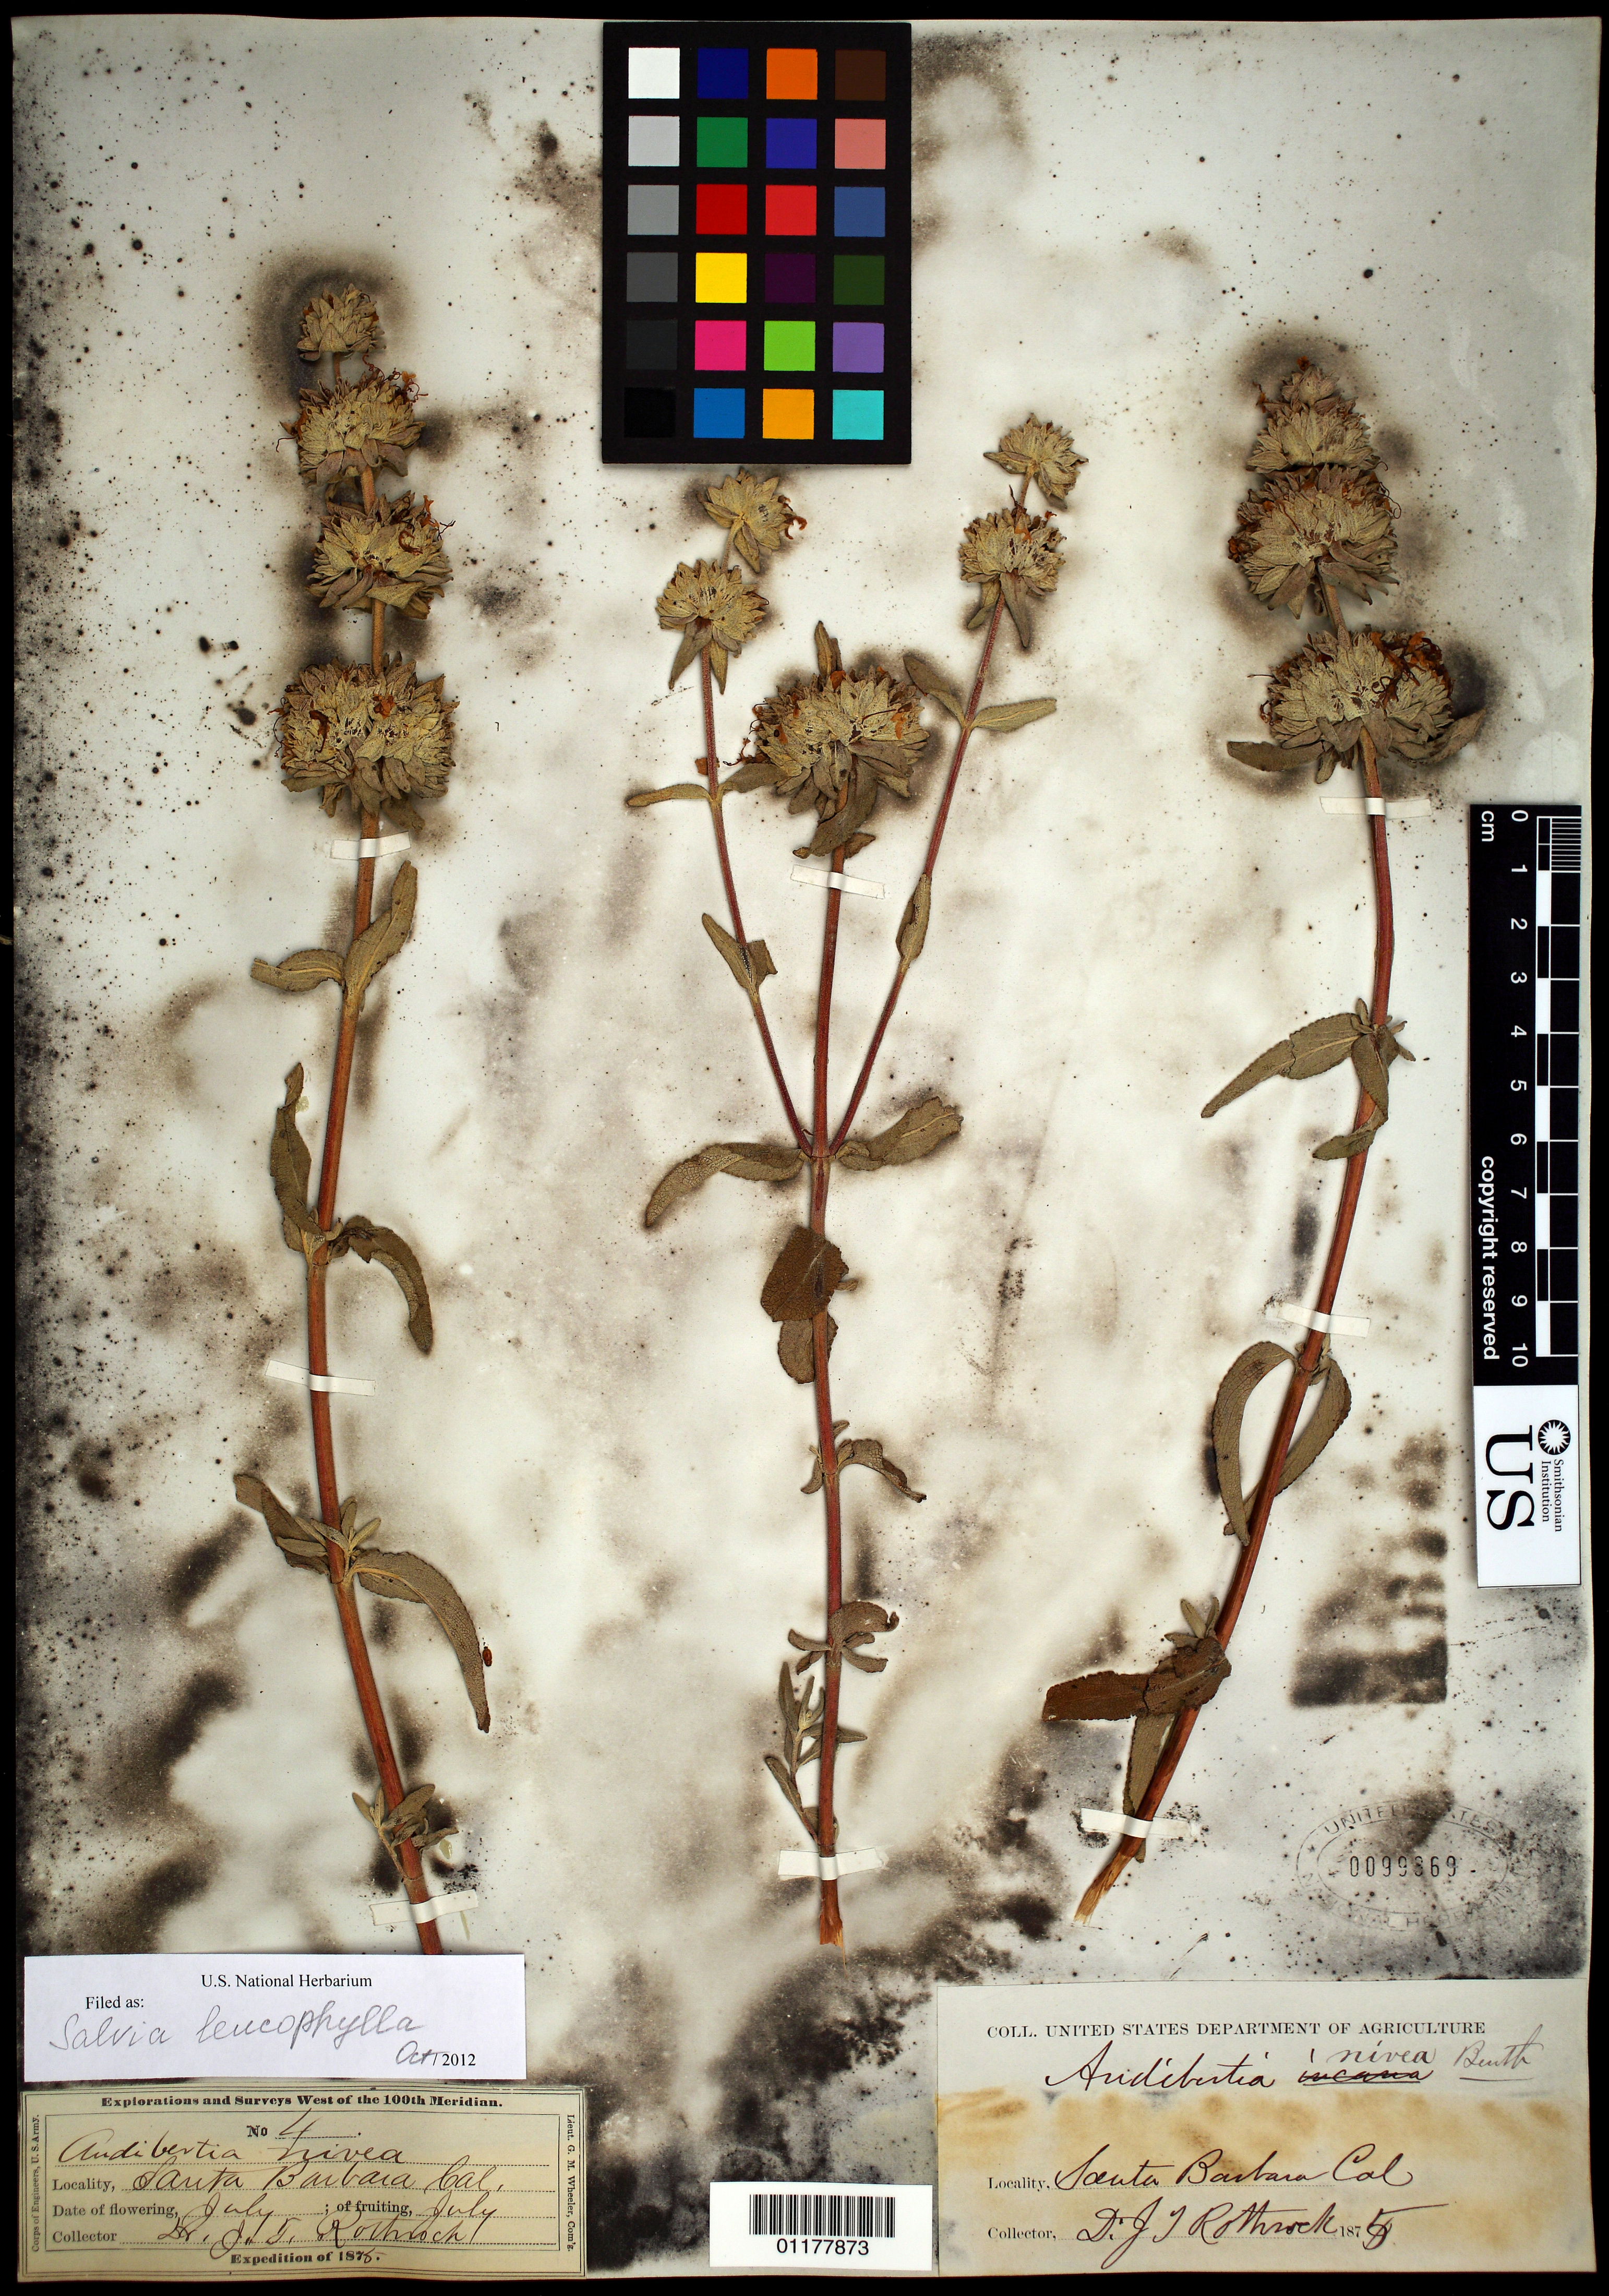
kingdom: Plantae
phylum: Tracheophyta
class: Magnoliopsida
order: Lamiales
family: Lamiaceae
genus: Salvia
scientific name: Salvia leucophylla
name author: Greene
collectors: J. T. Rothrock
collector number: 4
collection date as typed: Jul 1875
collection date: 1875-07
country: United States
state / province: California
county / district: Santa Barbara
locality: Santa Barbara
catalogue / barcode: US 99869